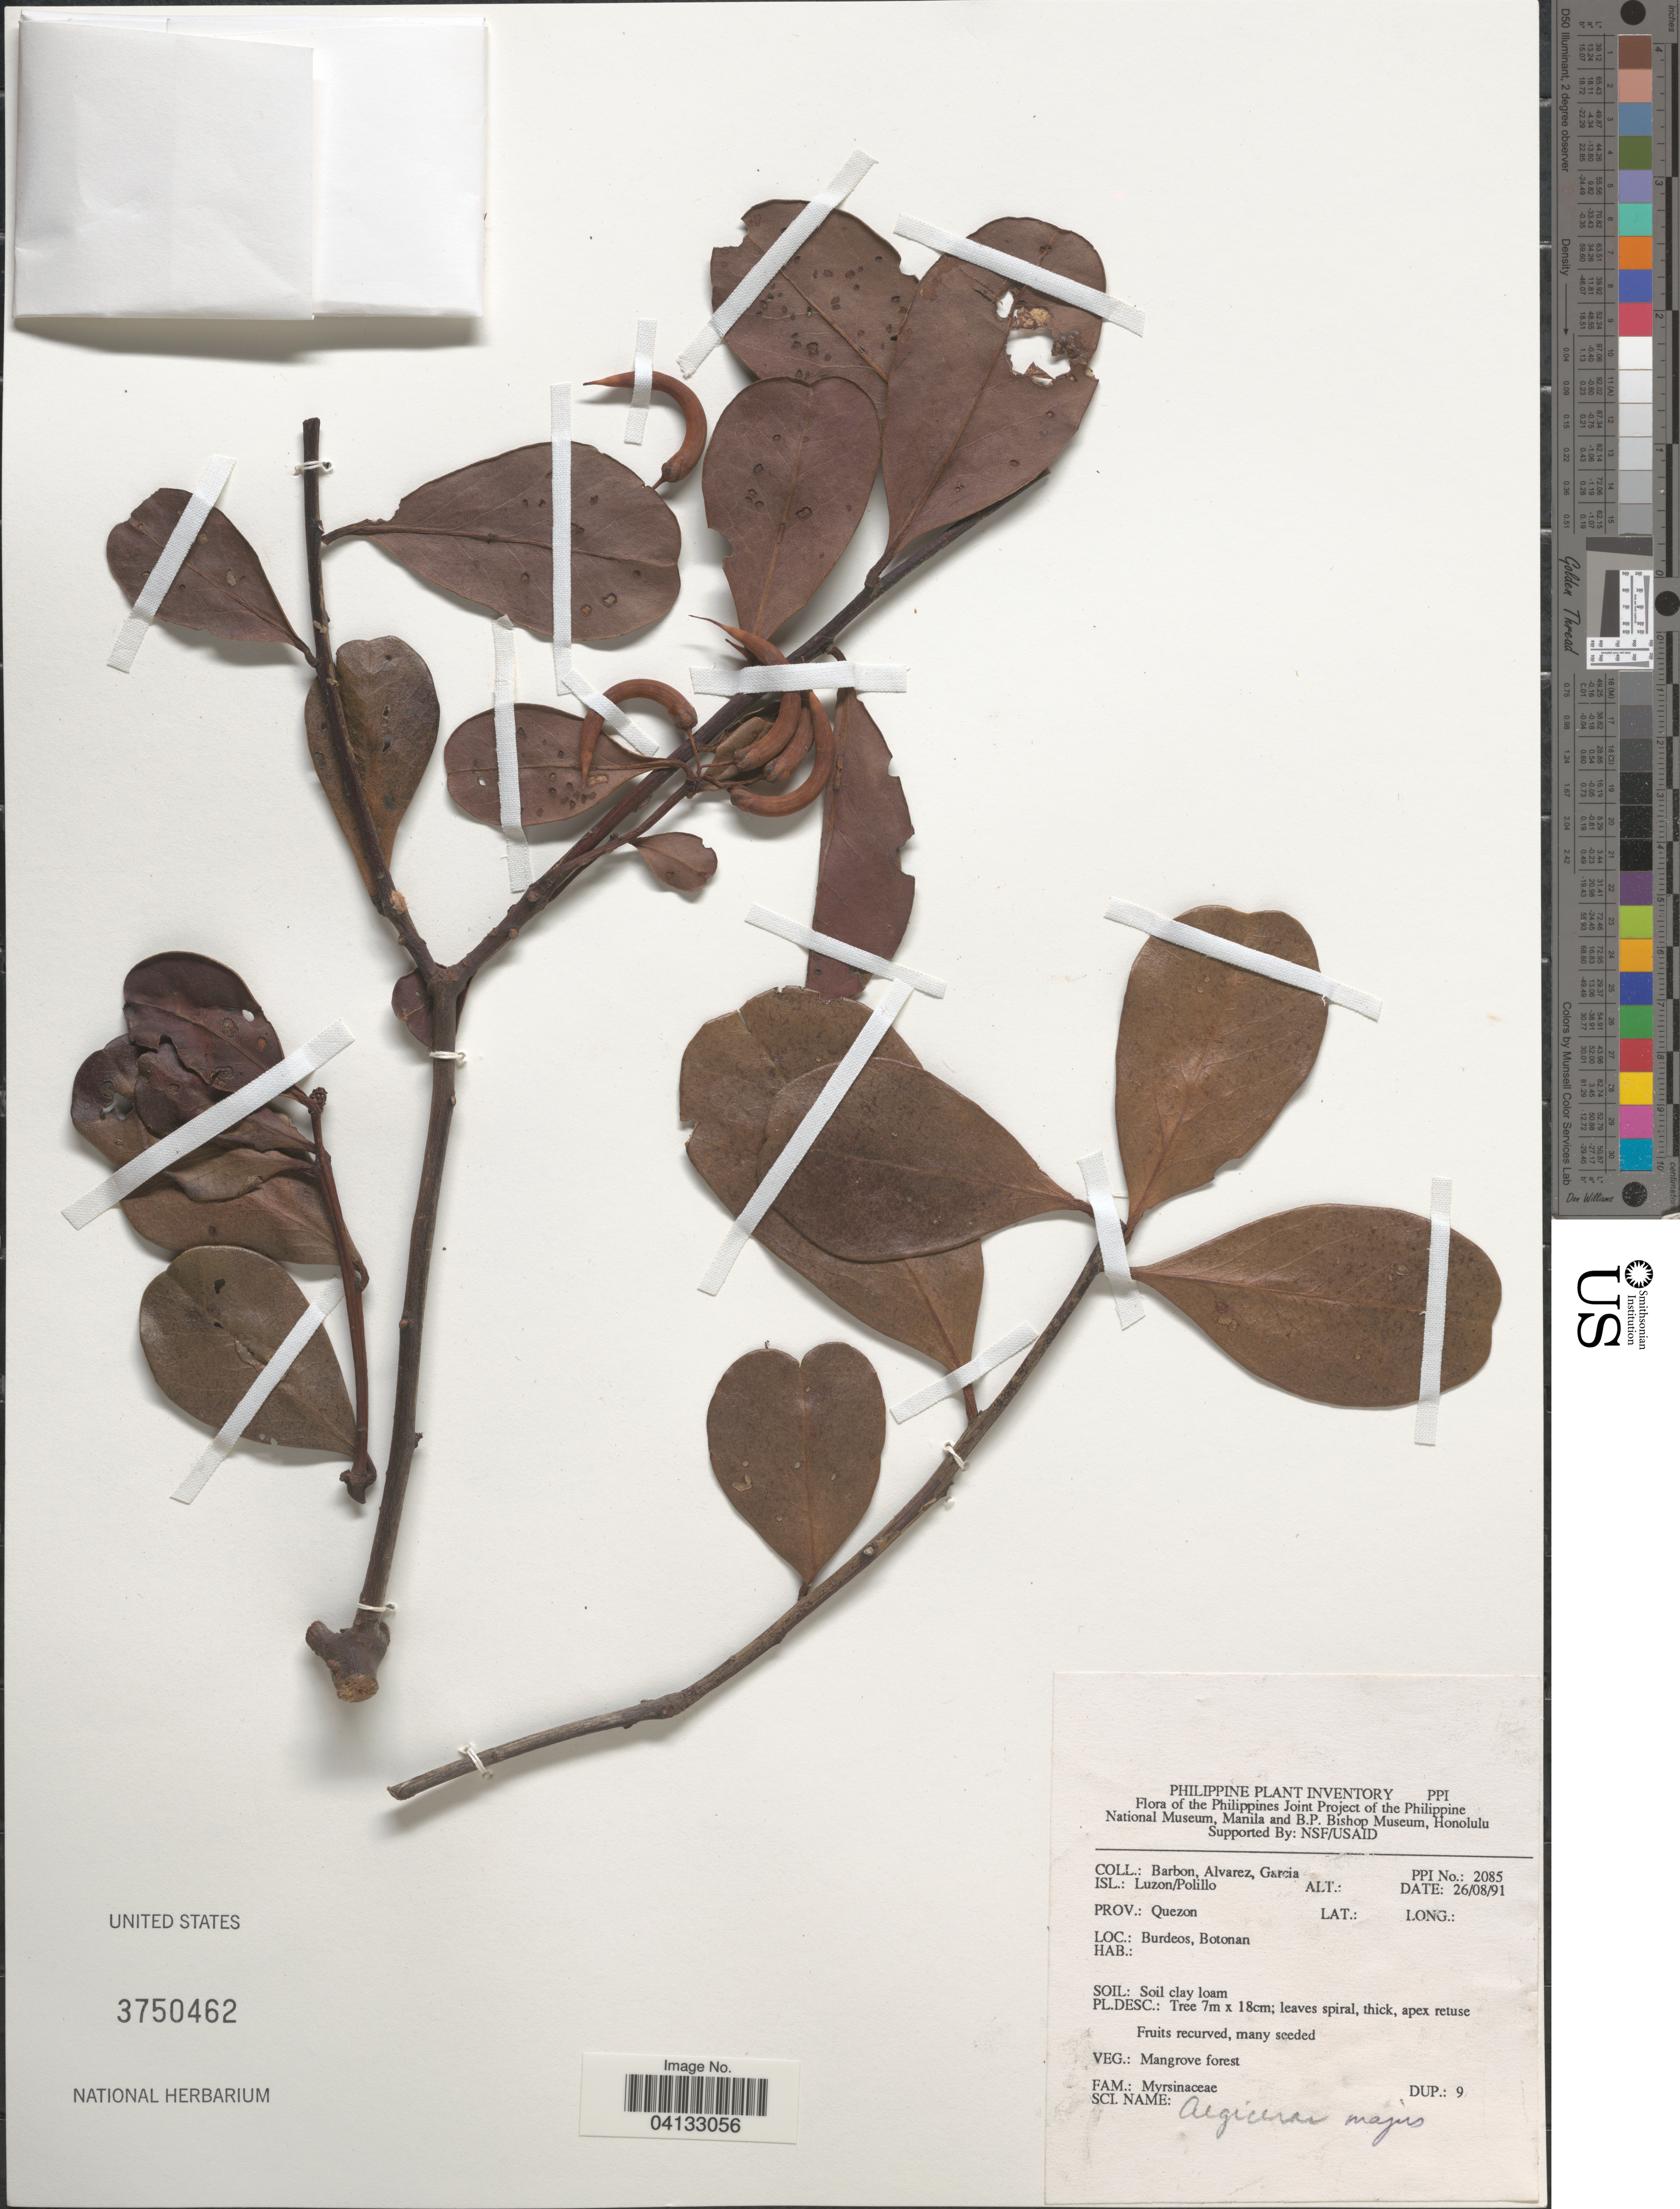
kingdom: Plantae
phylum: Tracheophyta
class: Magnoliopsida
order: Ericales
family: Primulaceae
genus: Aegiceras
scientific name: Aegiceras corniculatum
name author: (L.) Blanco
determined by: Strong, M. T., (US), Smithsonian Institution - National Museum of Natural History (UNITED STATES)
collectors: Barbon, -- Alvarez & H. Garcia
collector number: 2085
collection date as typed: Transcribed d/m/y: 26/8/91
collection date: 1991-08-26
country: Philippines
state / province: Calabarzon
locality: Isl.: Luzon/Polillo. Prov.: Quezon. Burdeos, Botonan.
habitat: Mangrove forest.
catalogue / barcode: US 3750462